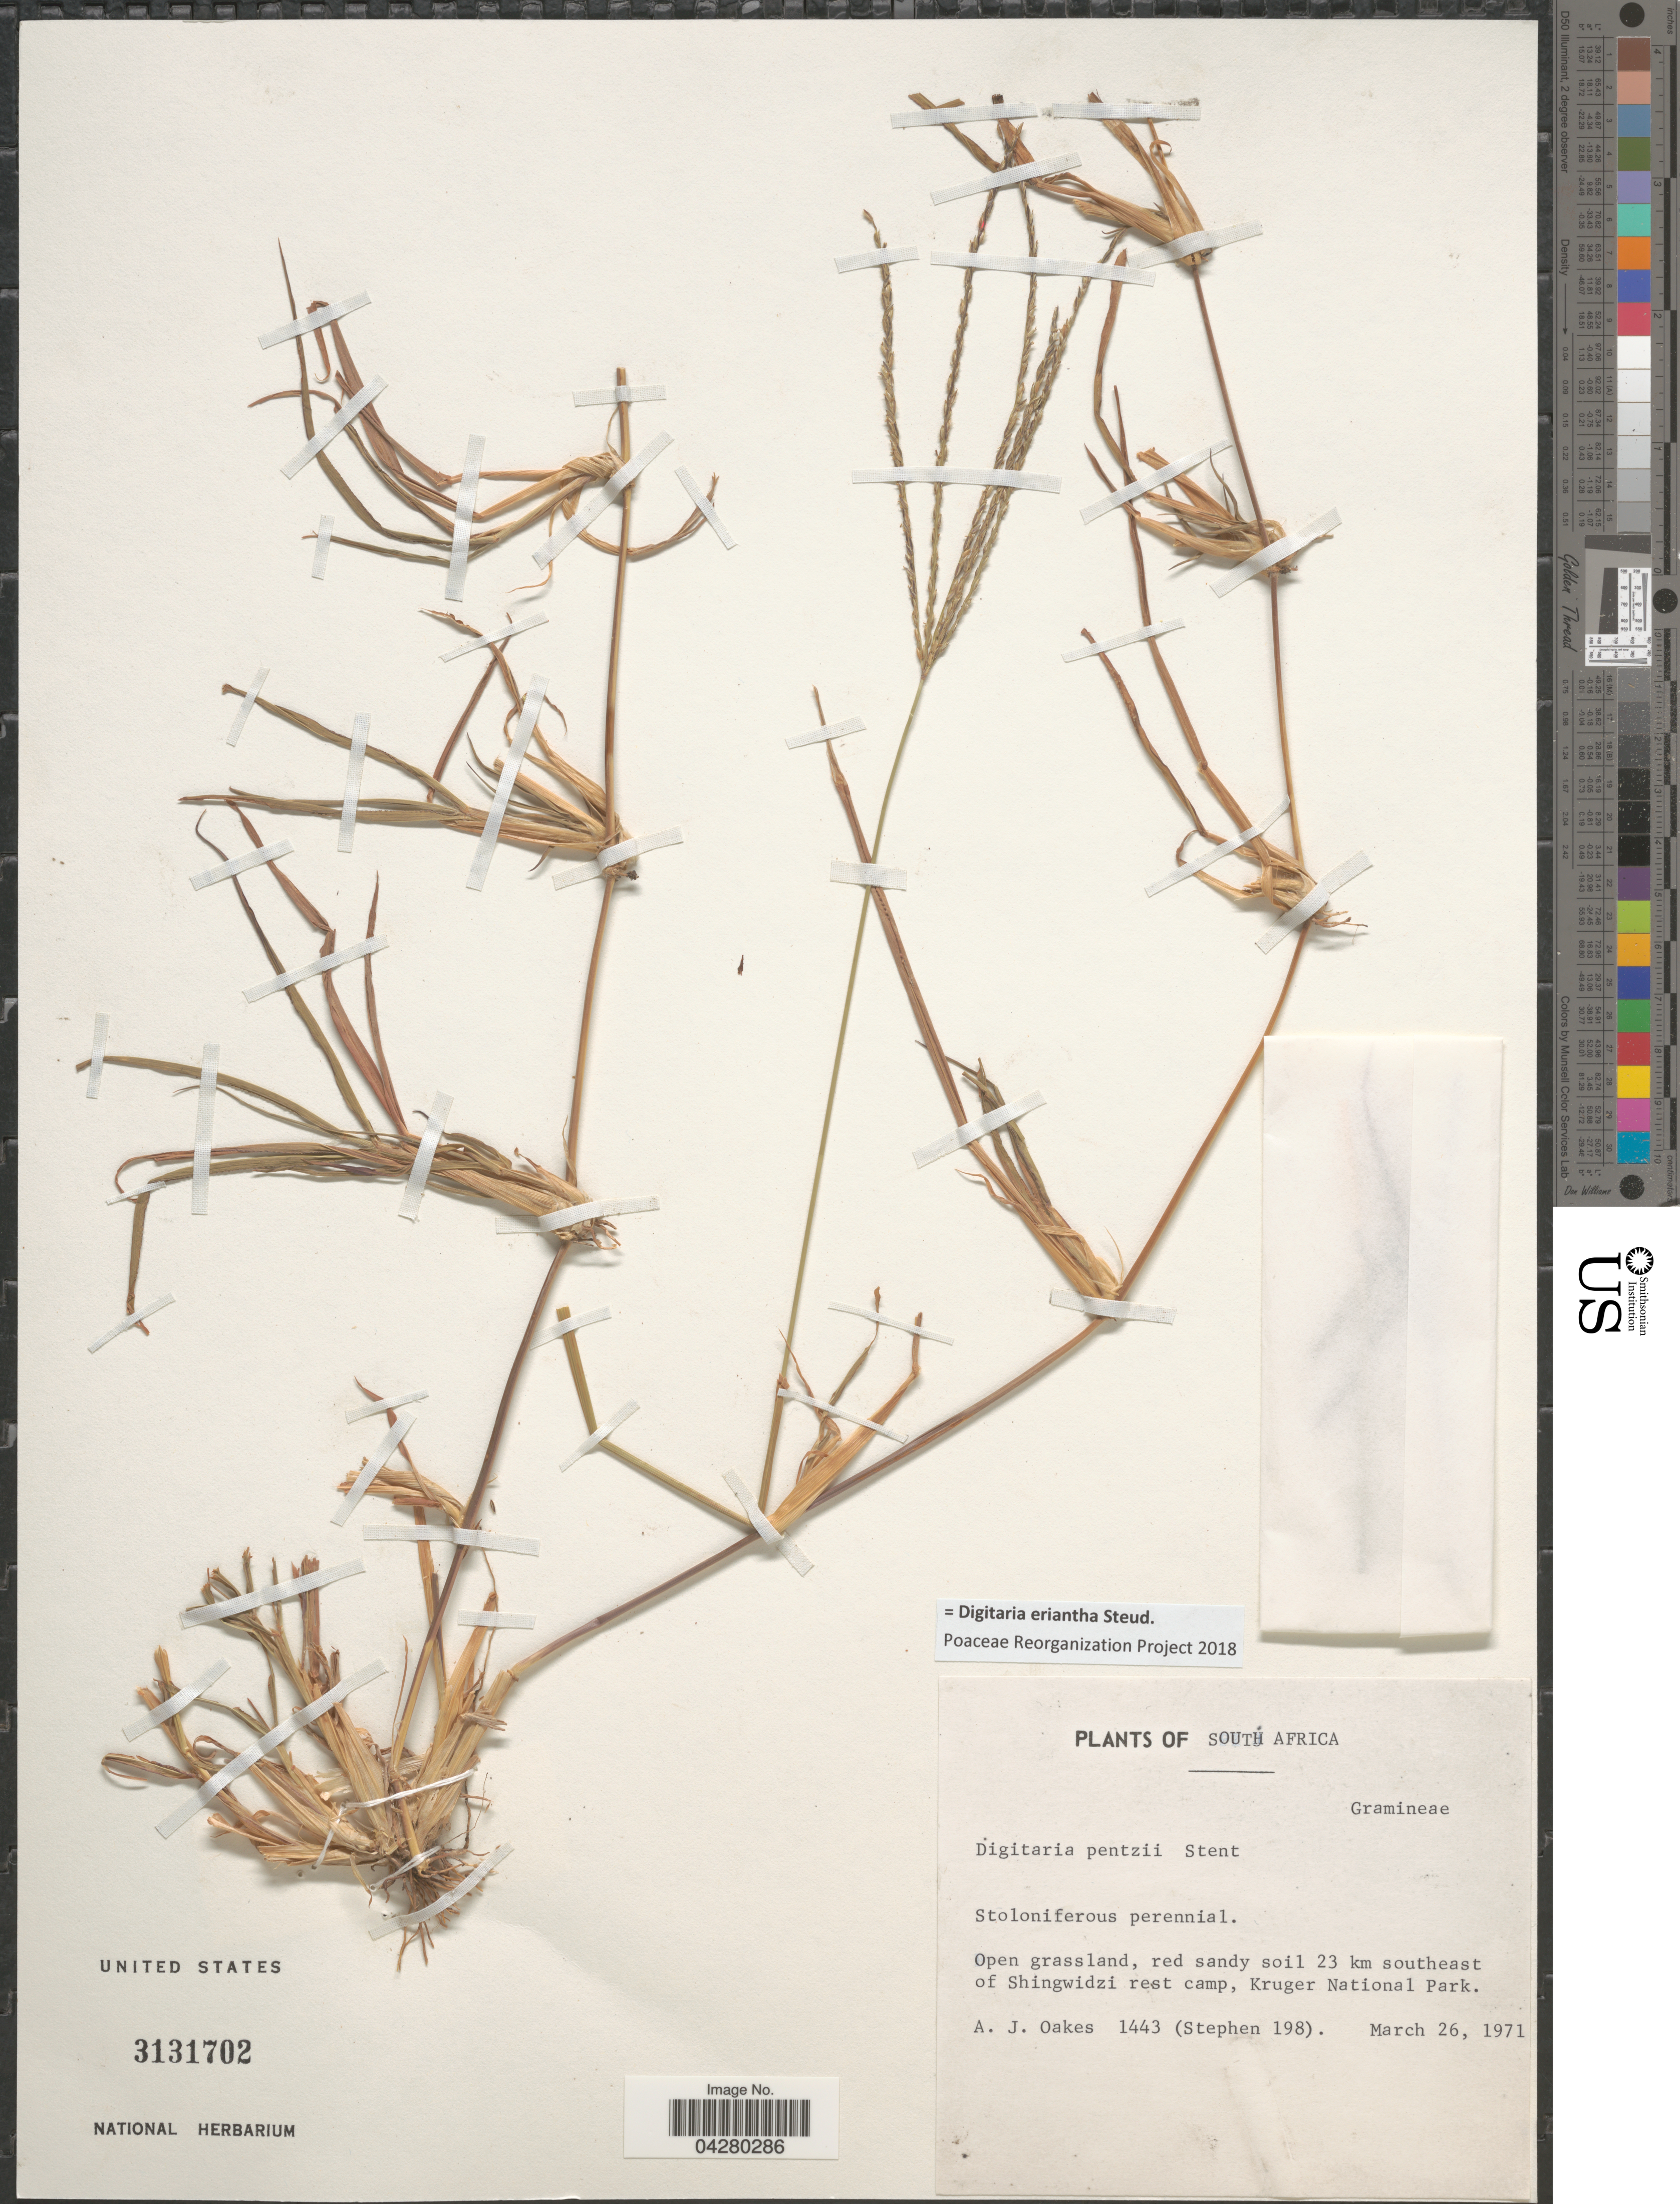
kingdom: Plantae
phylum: Tracheophyta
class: Liliopsida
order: Poales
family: Poaceae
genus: Digitaria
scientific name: Digitaria eriantha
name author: Steud.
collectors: A. Oakes & Stephen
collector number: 1443/198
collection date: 1971-03-26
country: South Africa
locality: Open grassland, red sandy soil 23 km southeast of Shingwidzi rest camp, Kruger National Park.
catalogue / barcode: US 3131702